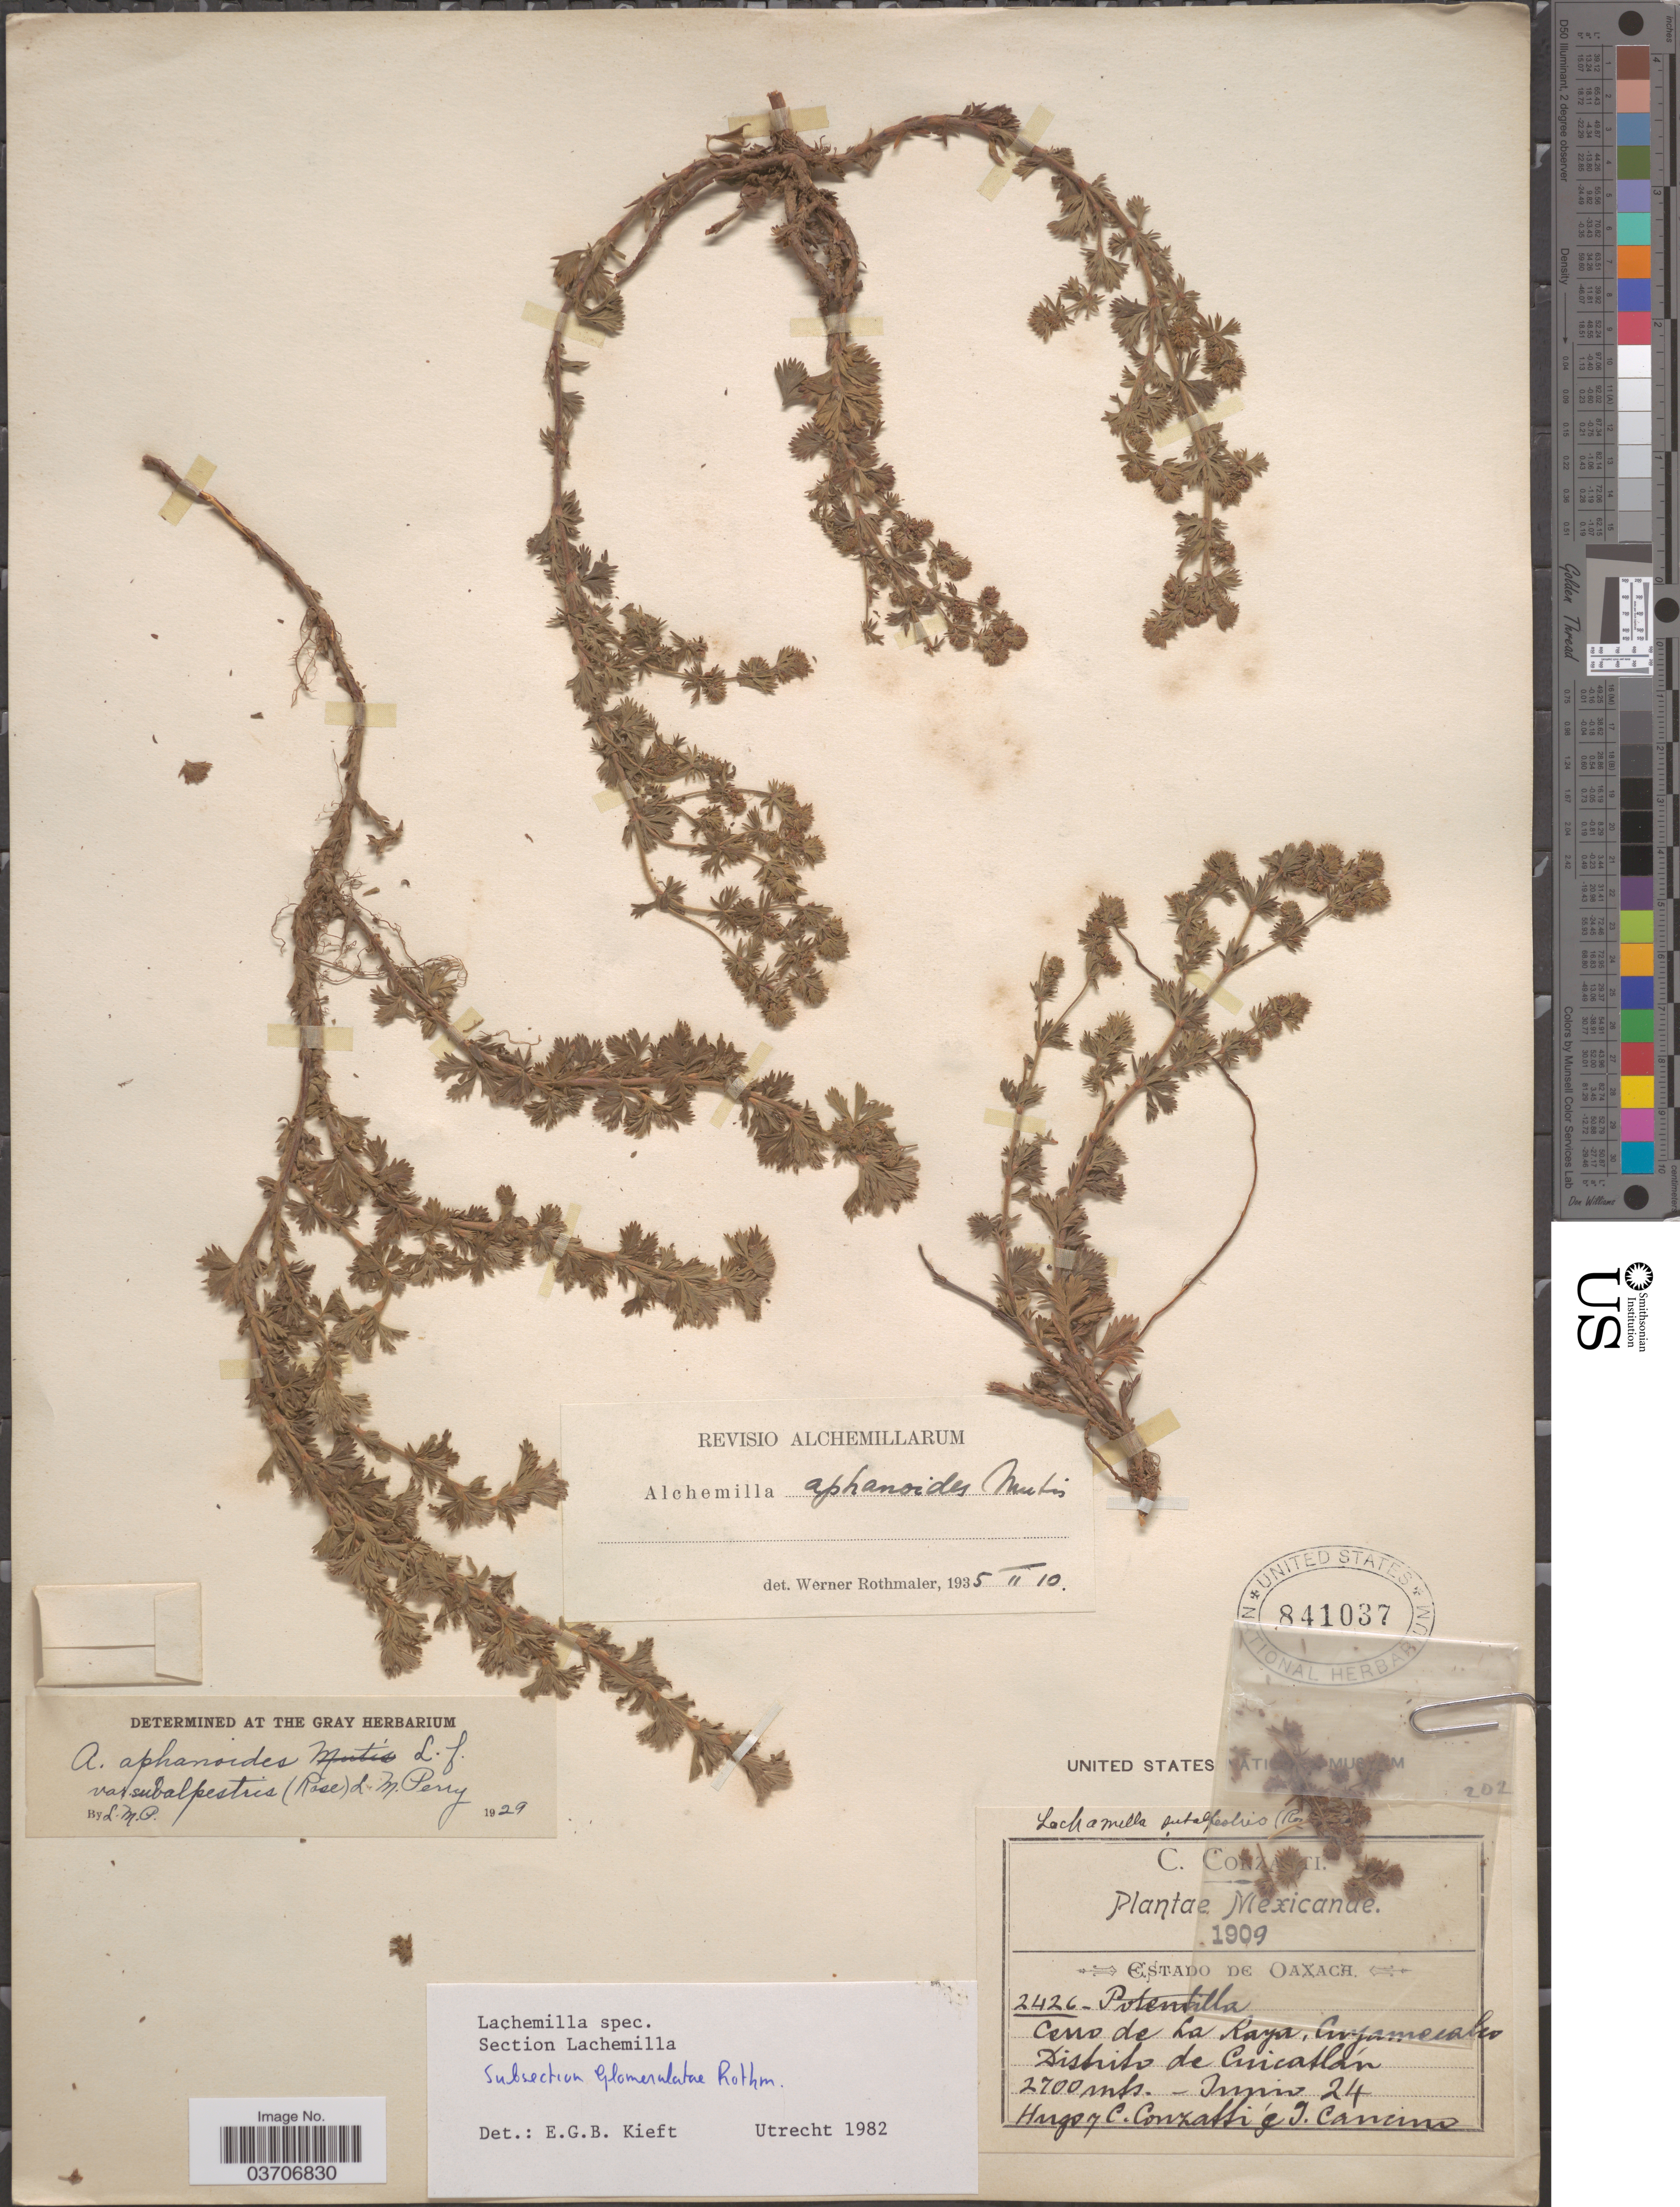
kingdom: Plantae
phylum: Tracheophyta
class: Magnoliopsida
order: Rosales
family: Rosaceae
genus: Lachemilla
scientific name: Lachemilla sp.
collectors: H. Conzatti, C. Conzatti & J. Cancino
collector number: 2426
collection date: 1909-06-24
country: Mexico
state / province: Oaxaca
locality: Cerro de La Raya, Cuyamecalco. Distrito de Cuicatlán.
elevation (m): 2700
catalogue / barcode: US 841037